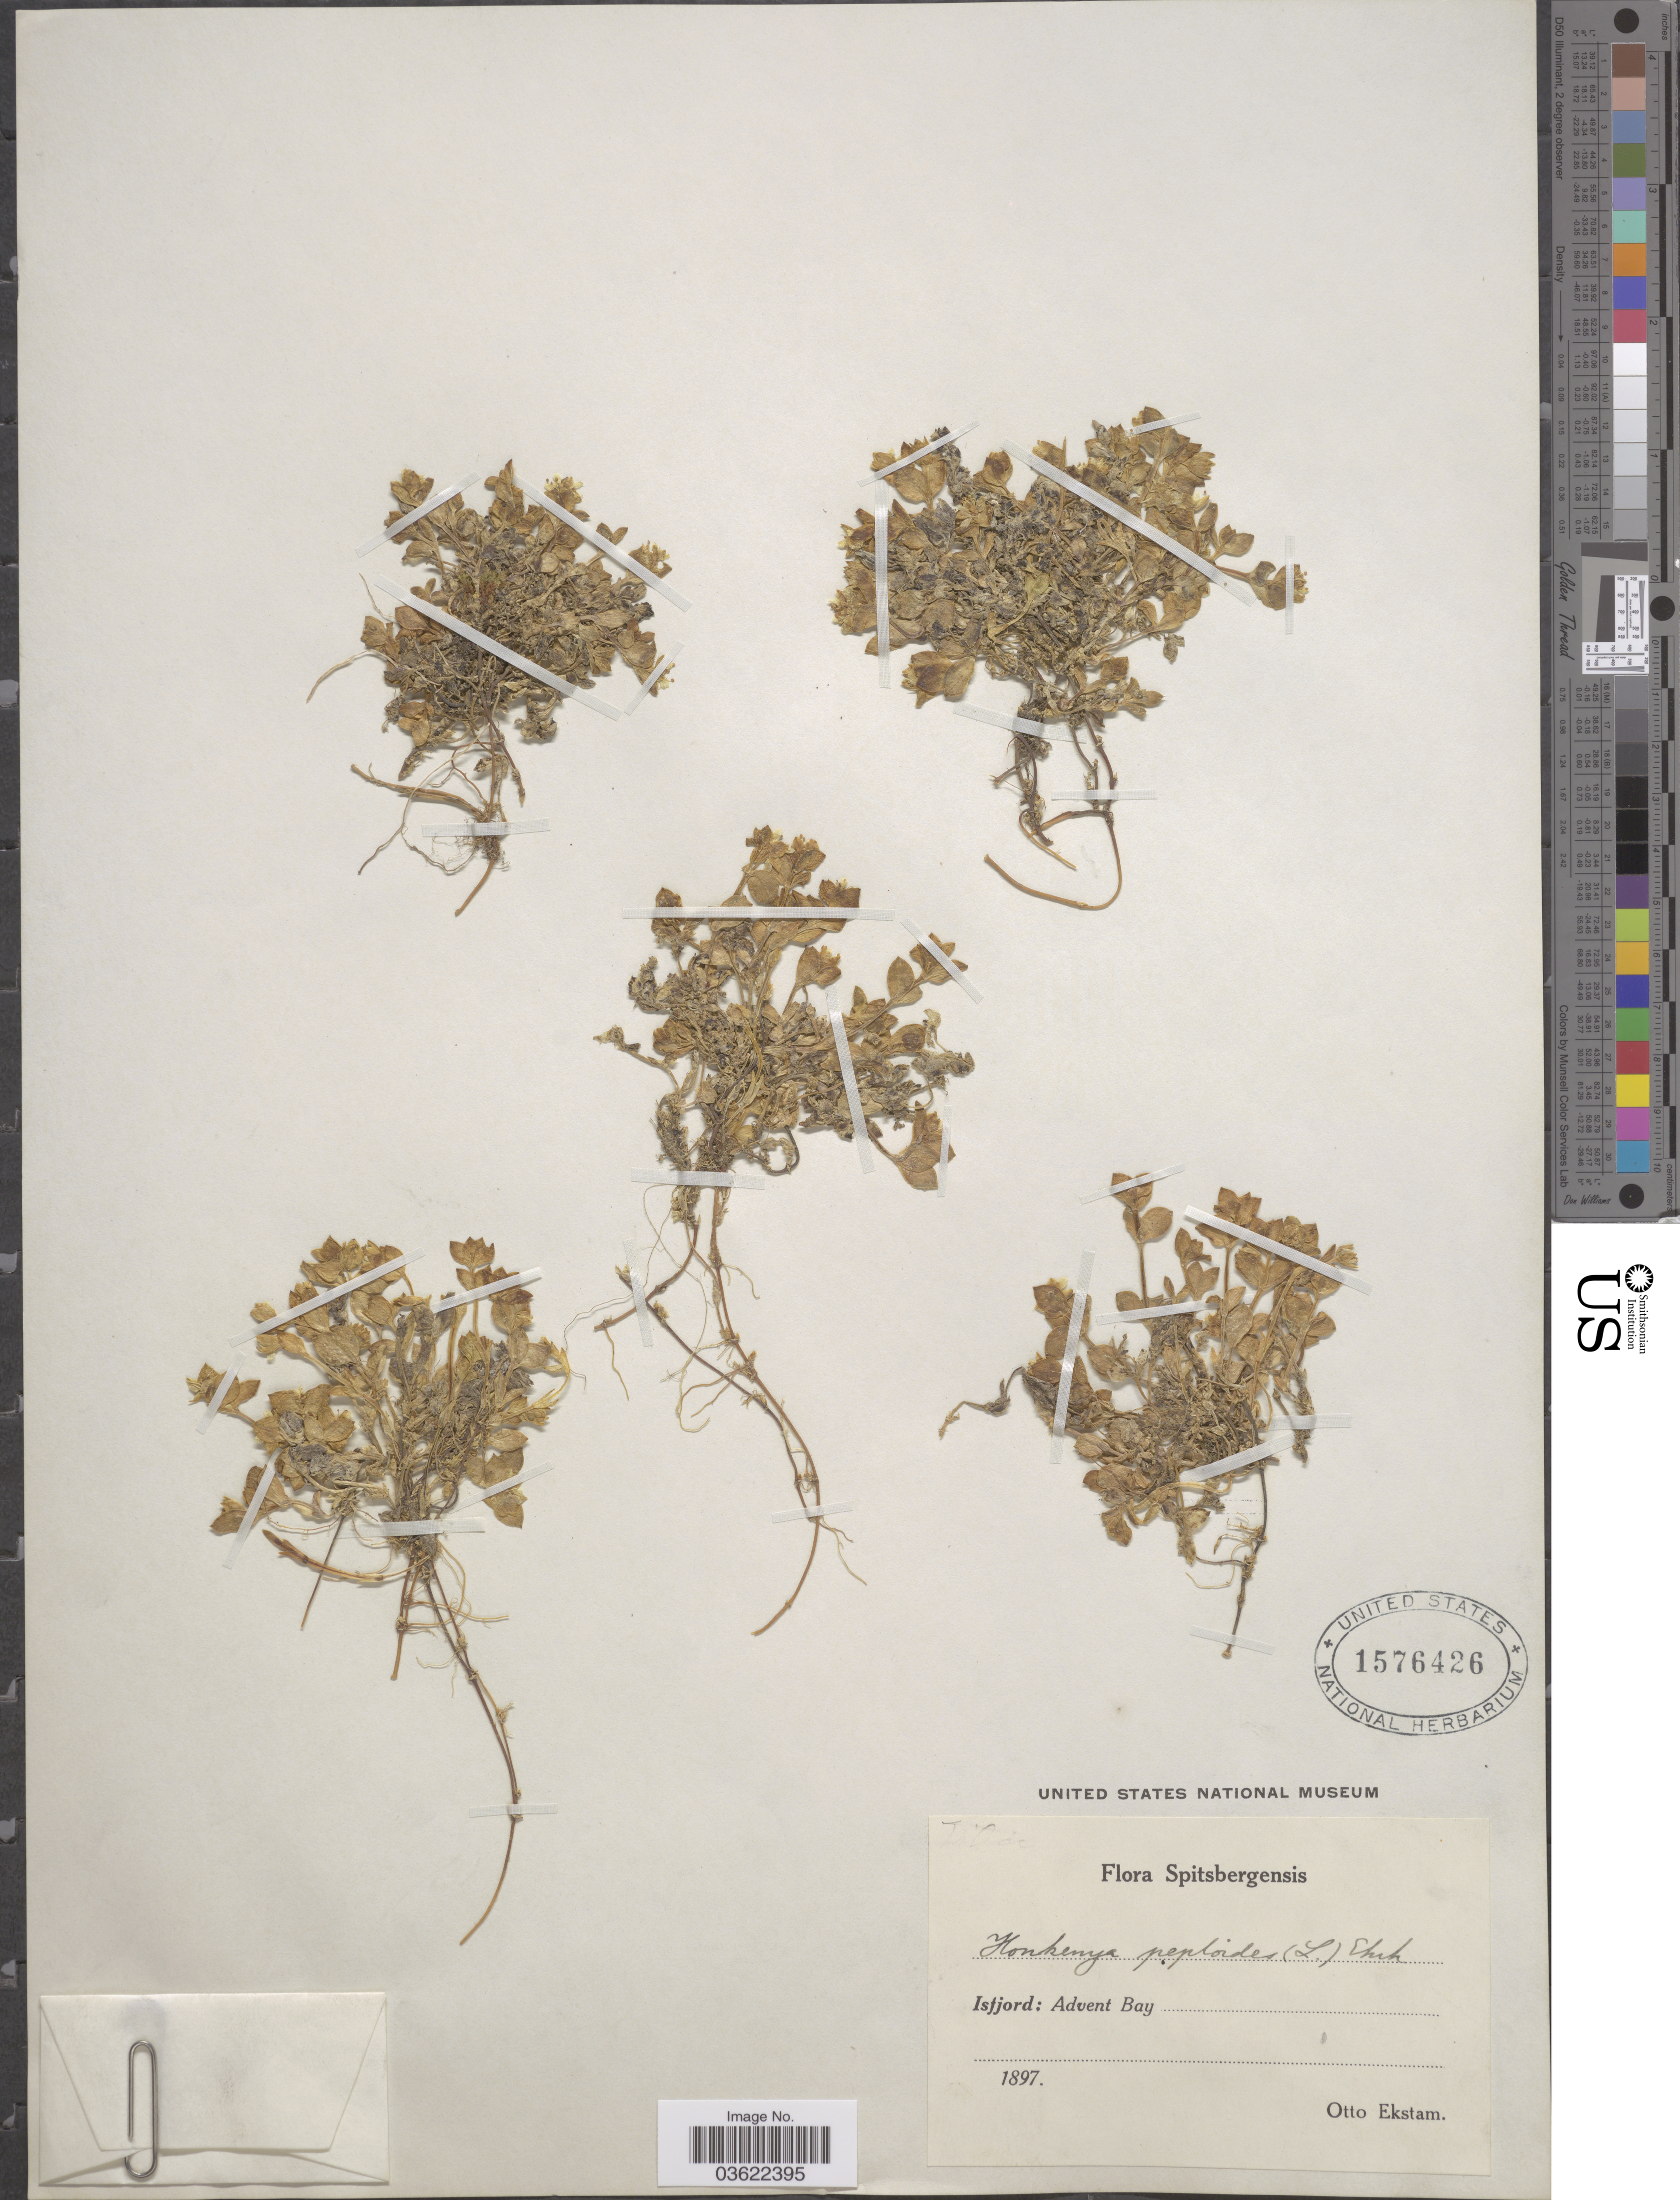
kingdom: Plantae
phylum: Tracheophyta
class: Magnoliopsida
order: Caryophyllales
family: Caryophyllaceae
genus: Arenaria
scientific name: Arenaria peploides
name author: L.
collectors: O. Ekstam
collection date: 1897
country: Norway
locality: Spitsbergensis. Istjord: Advent Bay.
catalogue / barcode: US 1576426